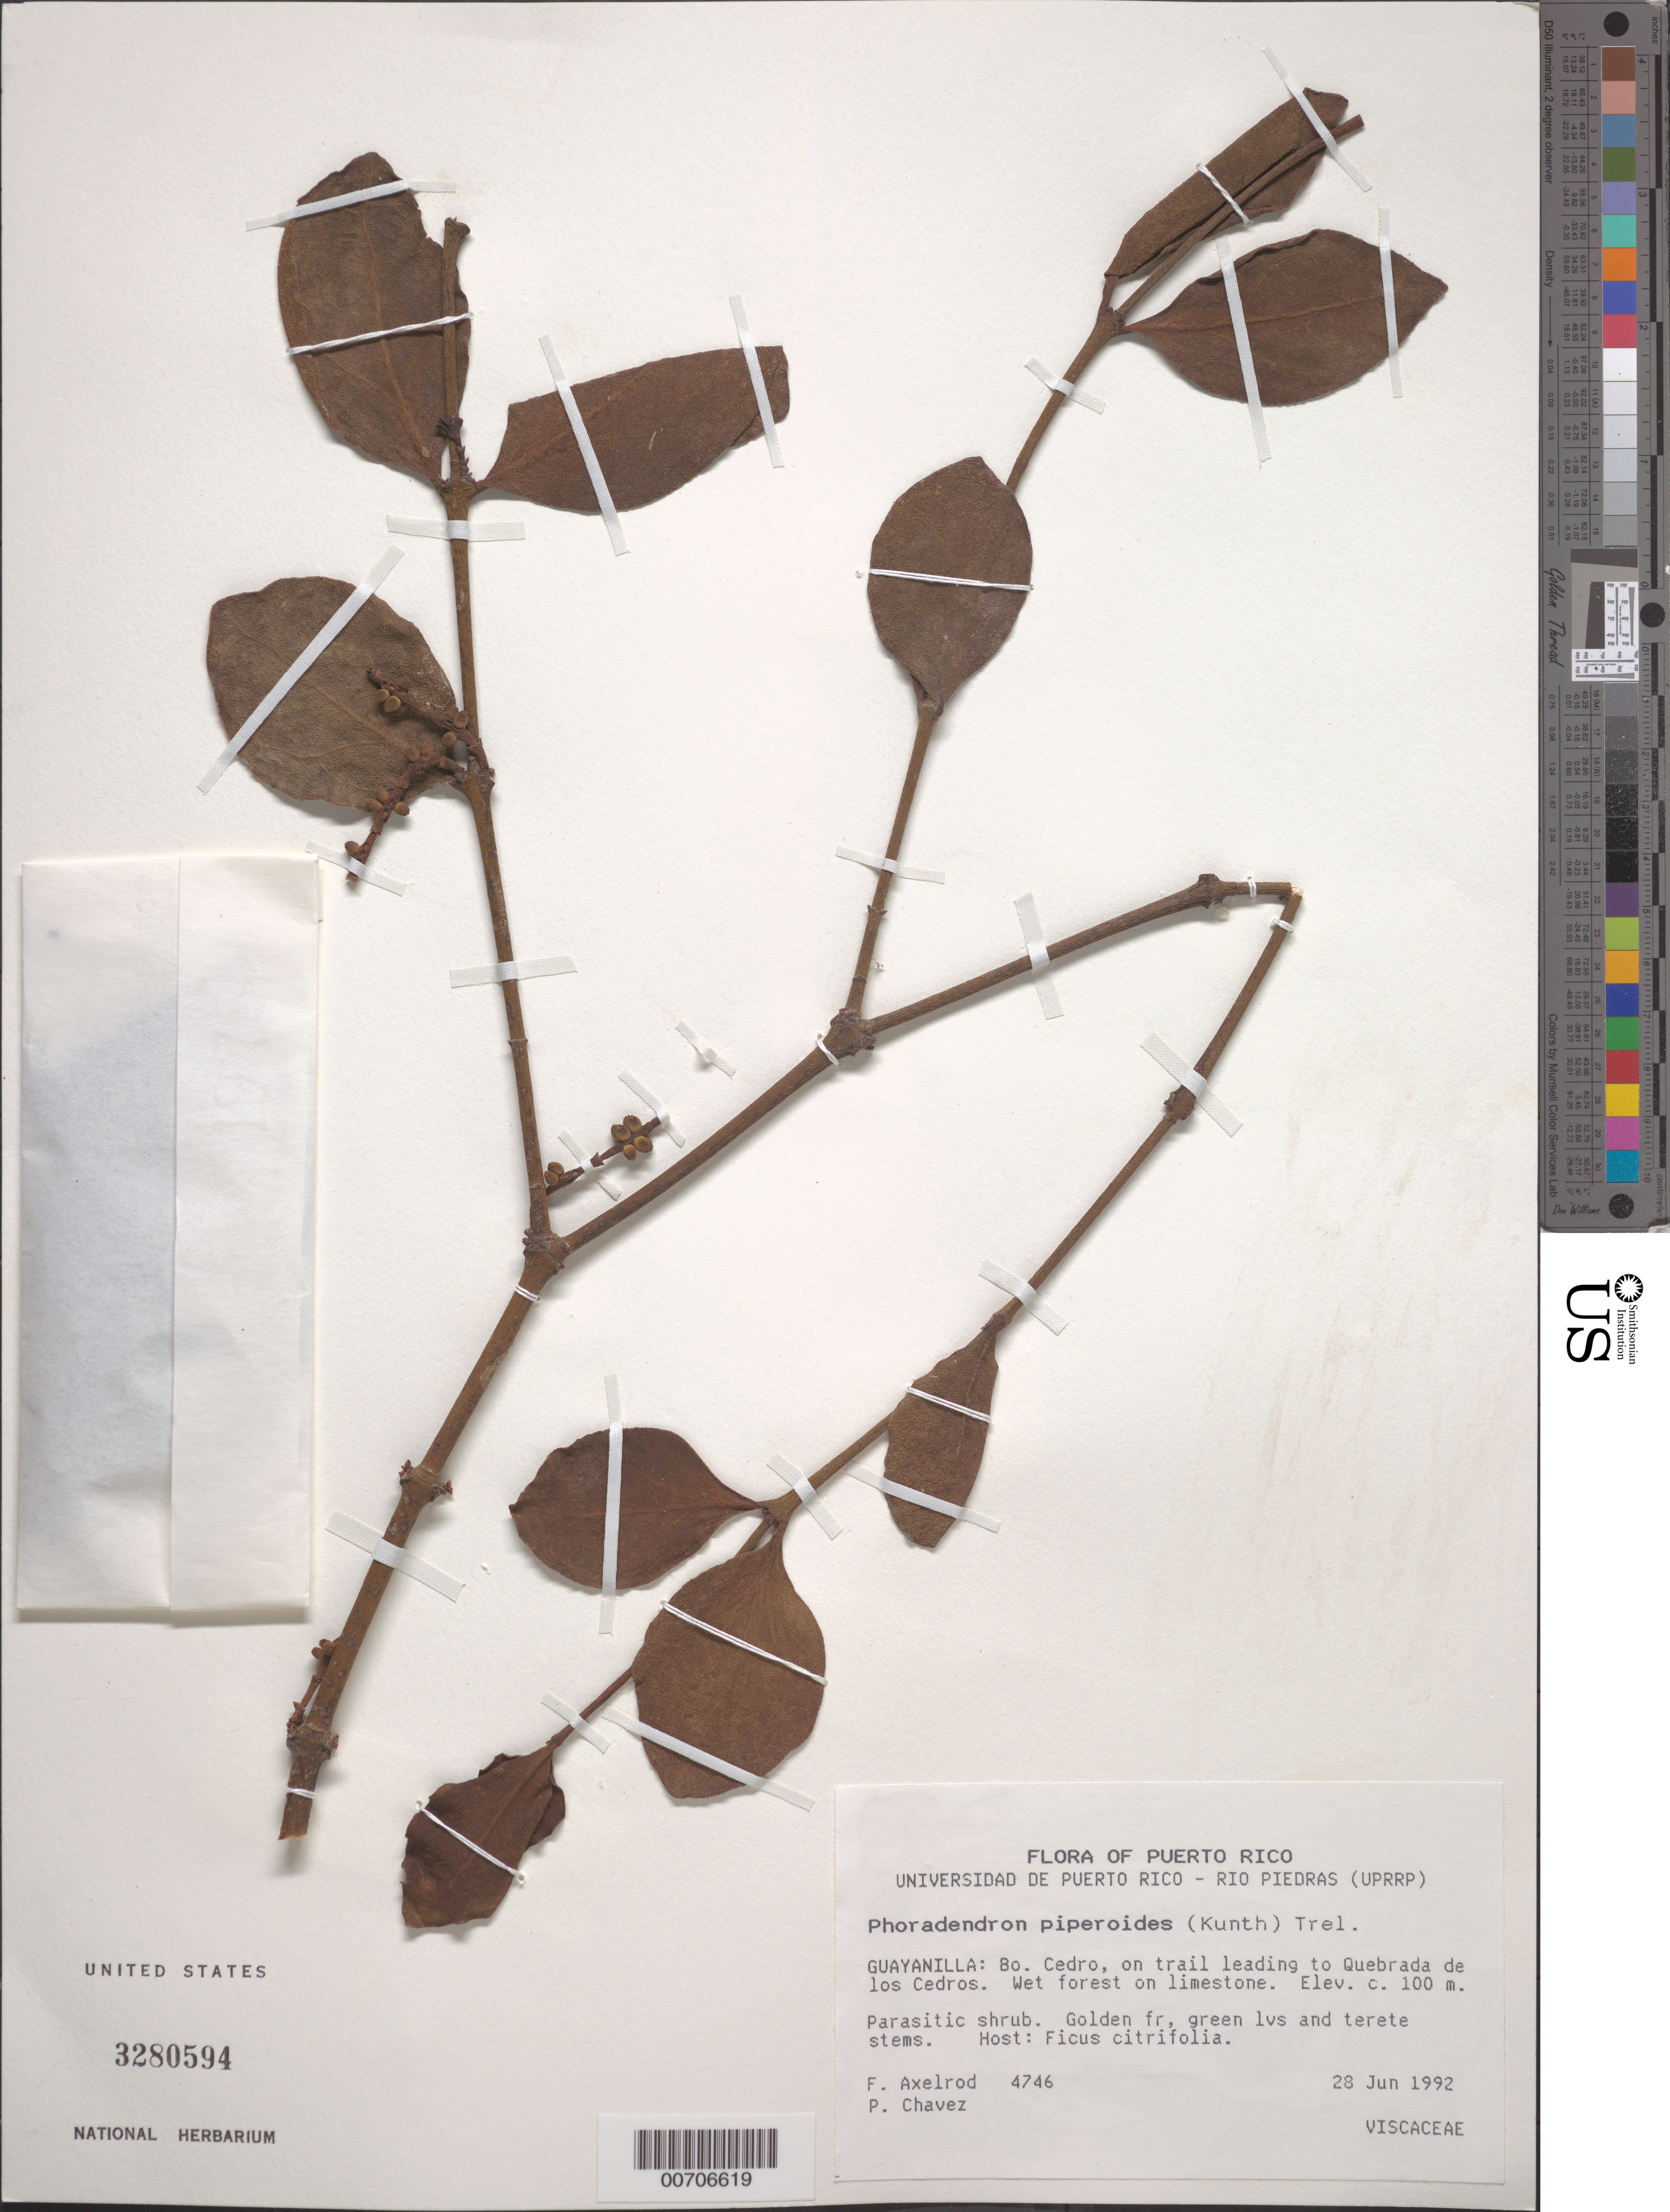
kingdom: Plantae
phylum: Tracheophyta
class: Magnoliopsida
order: Santalales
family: Viscaceae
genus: Phoradendron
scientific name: Phoradendron piperoides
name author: (Kunth) Trel.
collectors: F. S. Axelrod & P. Chavez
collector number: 4746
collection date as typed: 28 Jun 1992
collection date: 1992-06-28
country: Puerto Rico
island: Greater Antilles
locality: Guayanilla: Bo. Cedro, on trail leading to Quebrada de los Cedros.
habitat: Wet forest on limestone; on Ficus citrifolia.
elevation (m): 100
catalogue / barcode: US 3280594